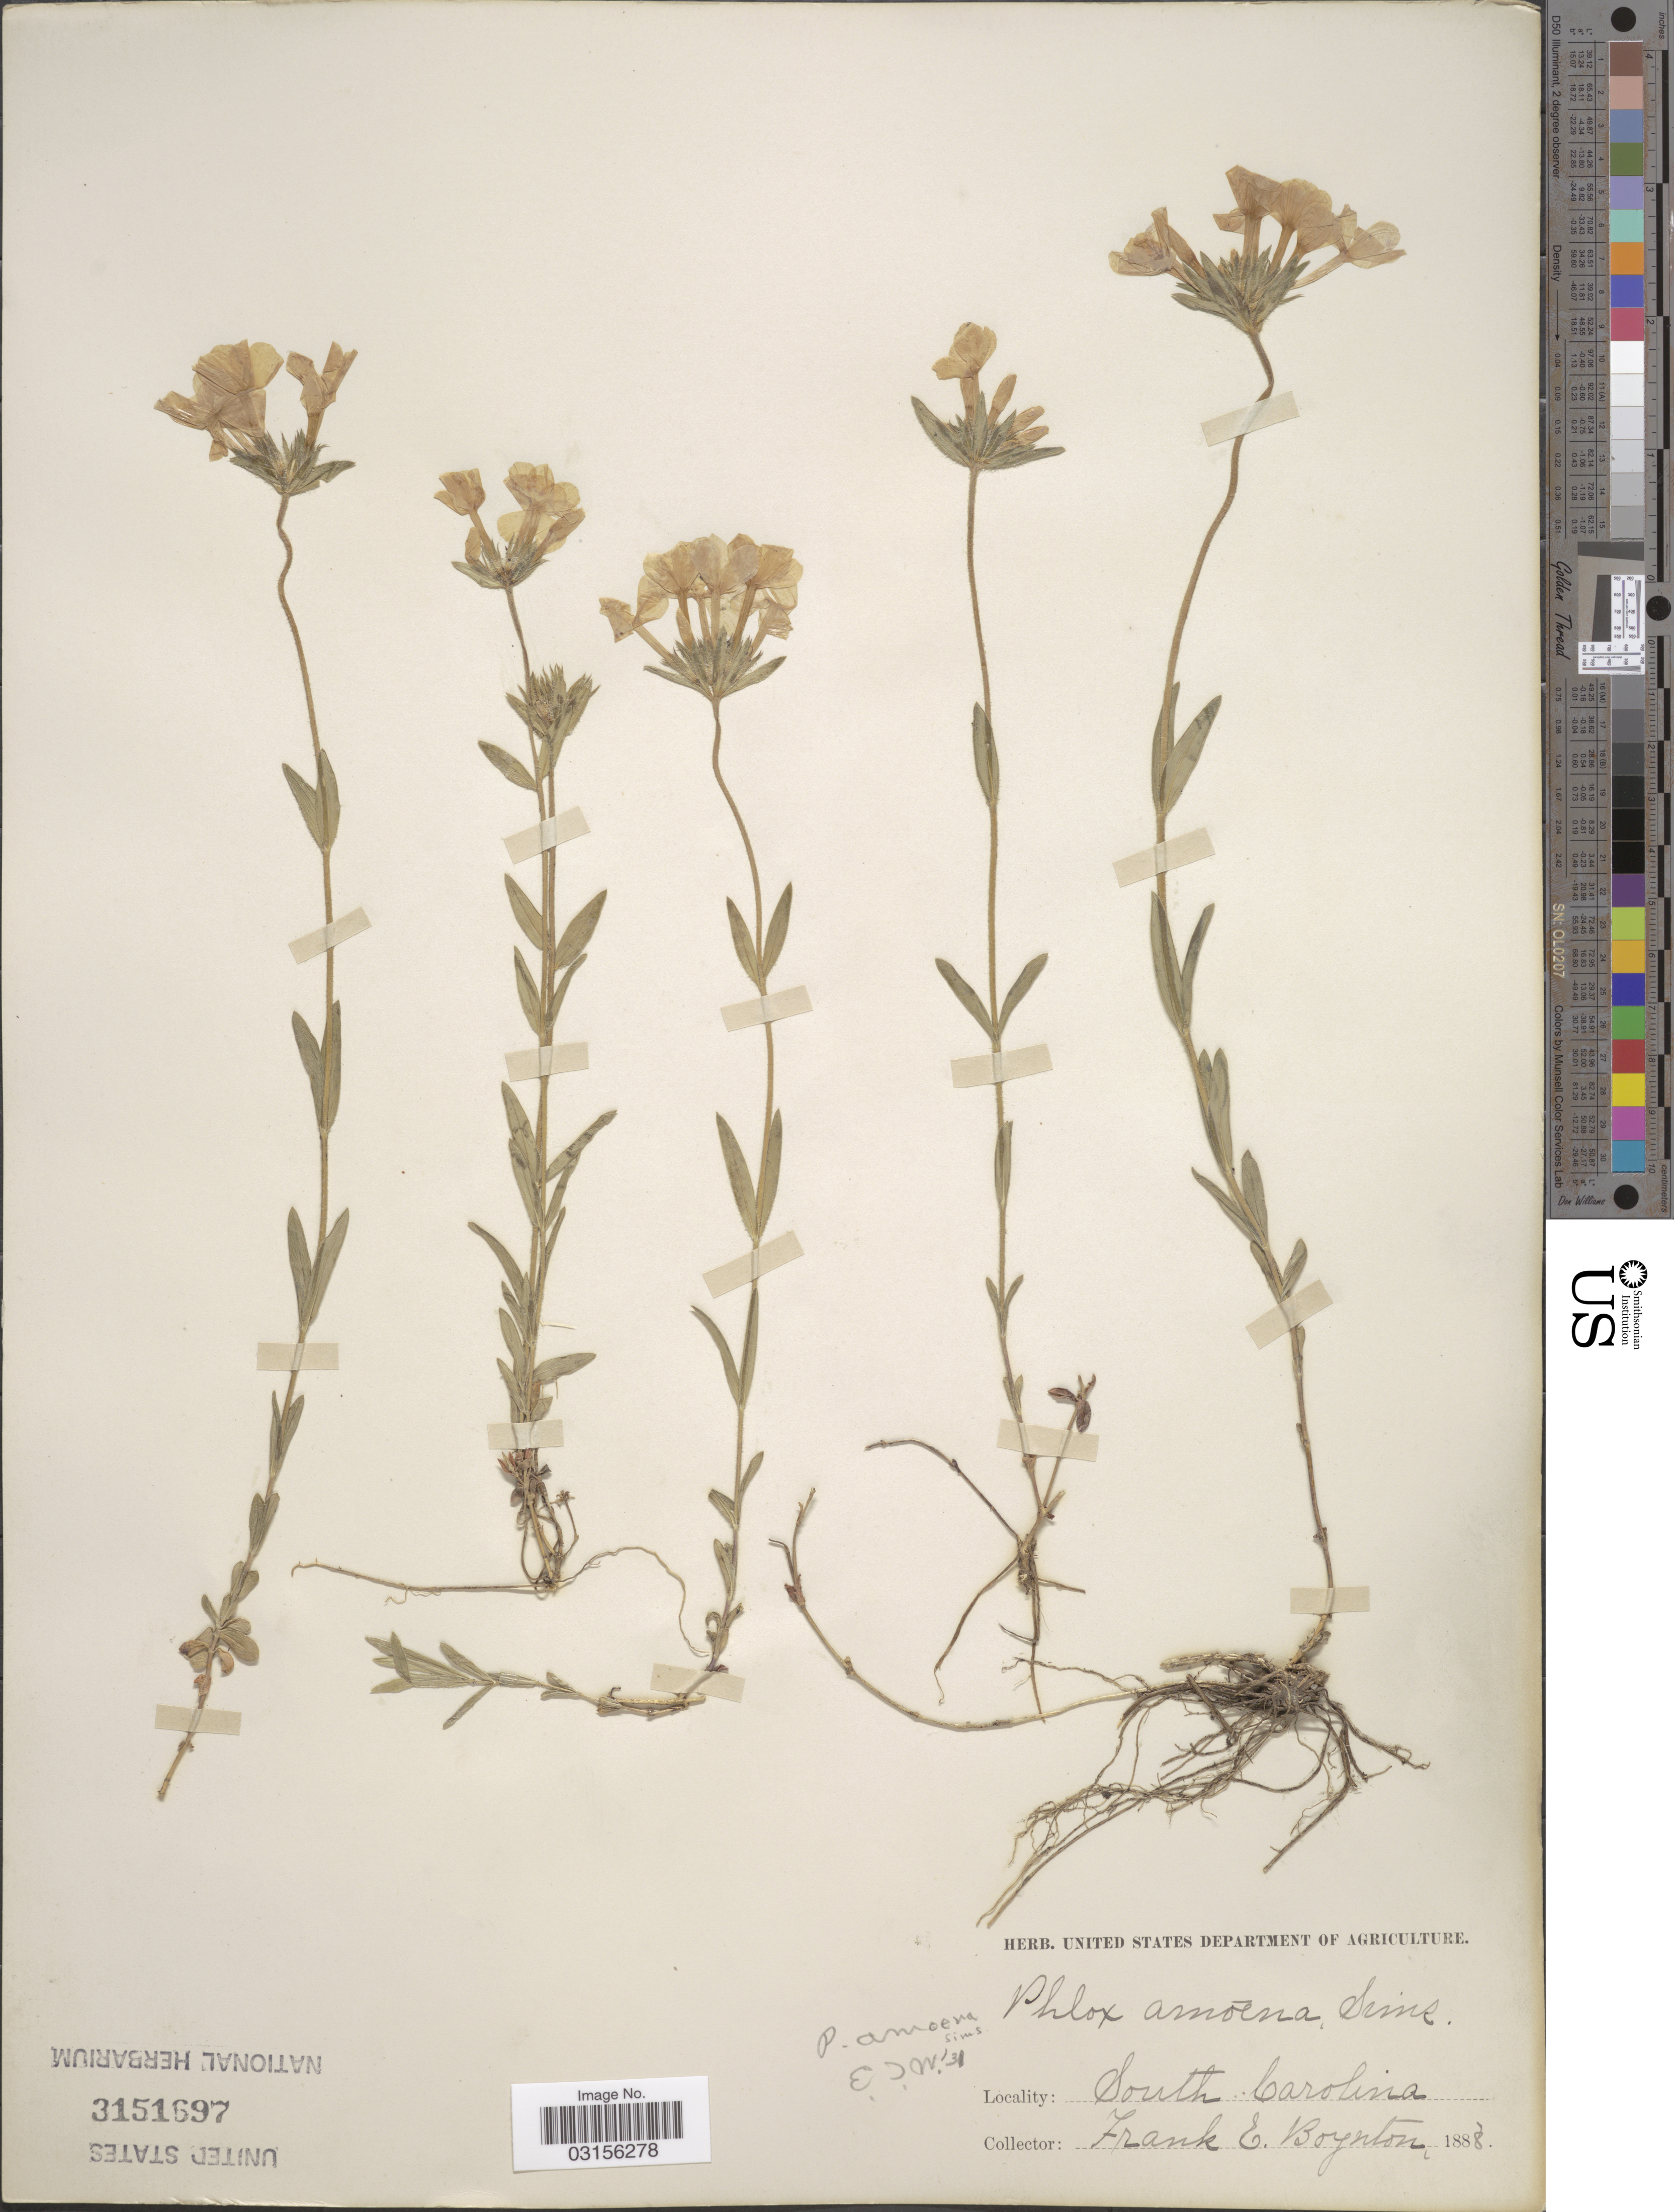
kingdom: Plantae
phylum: Tracheophyta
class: Magnoliopsida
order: Ericales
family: Polemoniaceae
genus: Phlox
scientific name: Phlox amoena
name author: Sims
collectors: F. Boynton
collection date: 1888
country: United States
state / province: South Carolina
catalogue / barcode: US 3151697